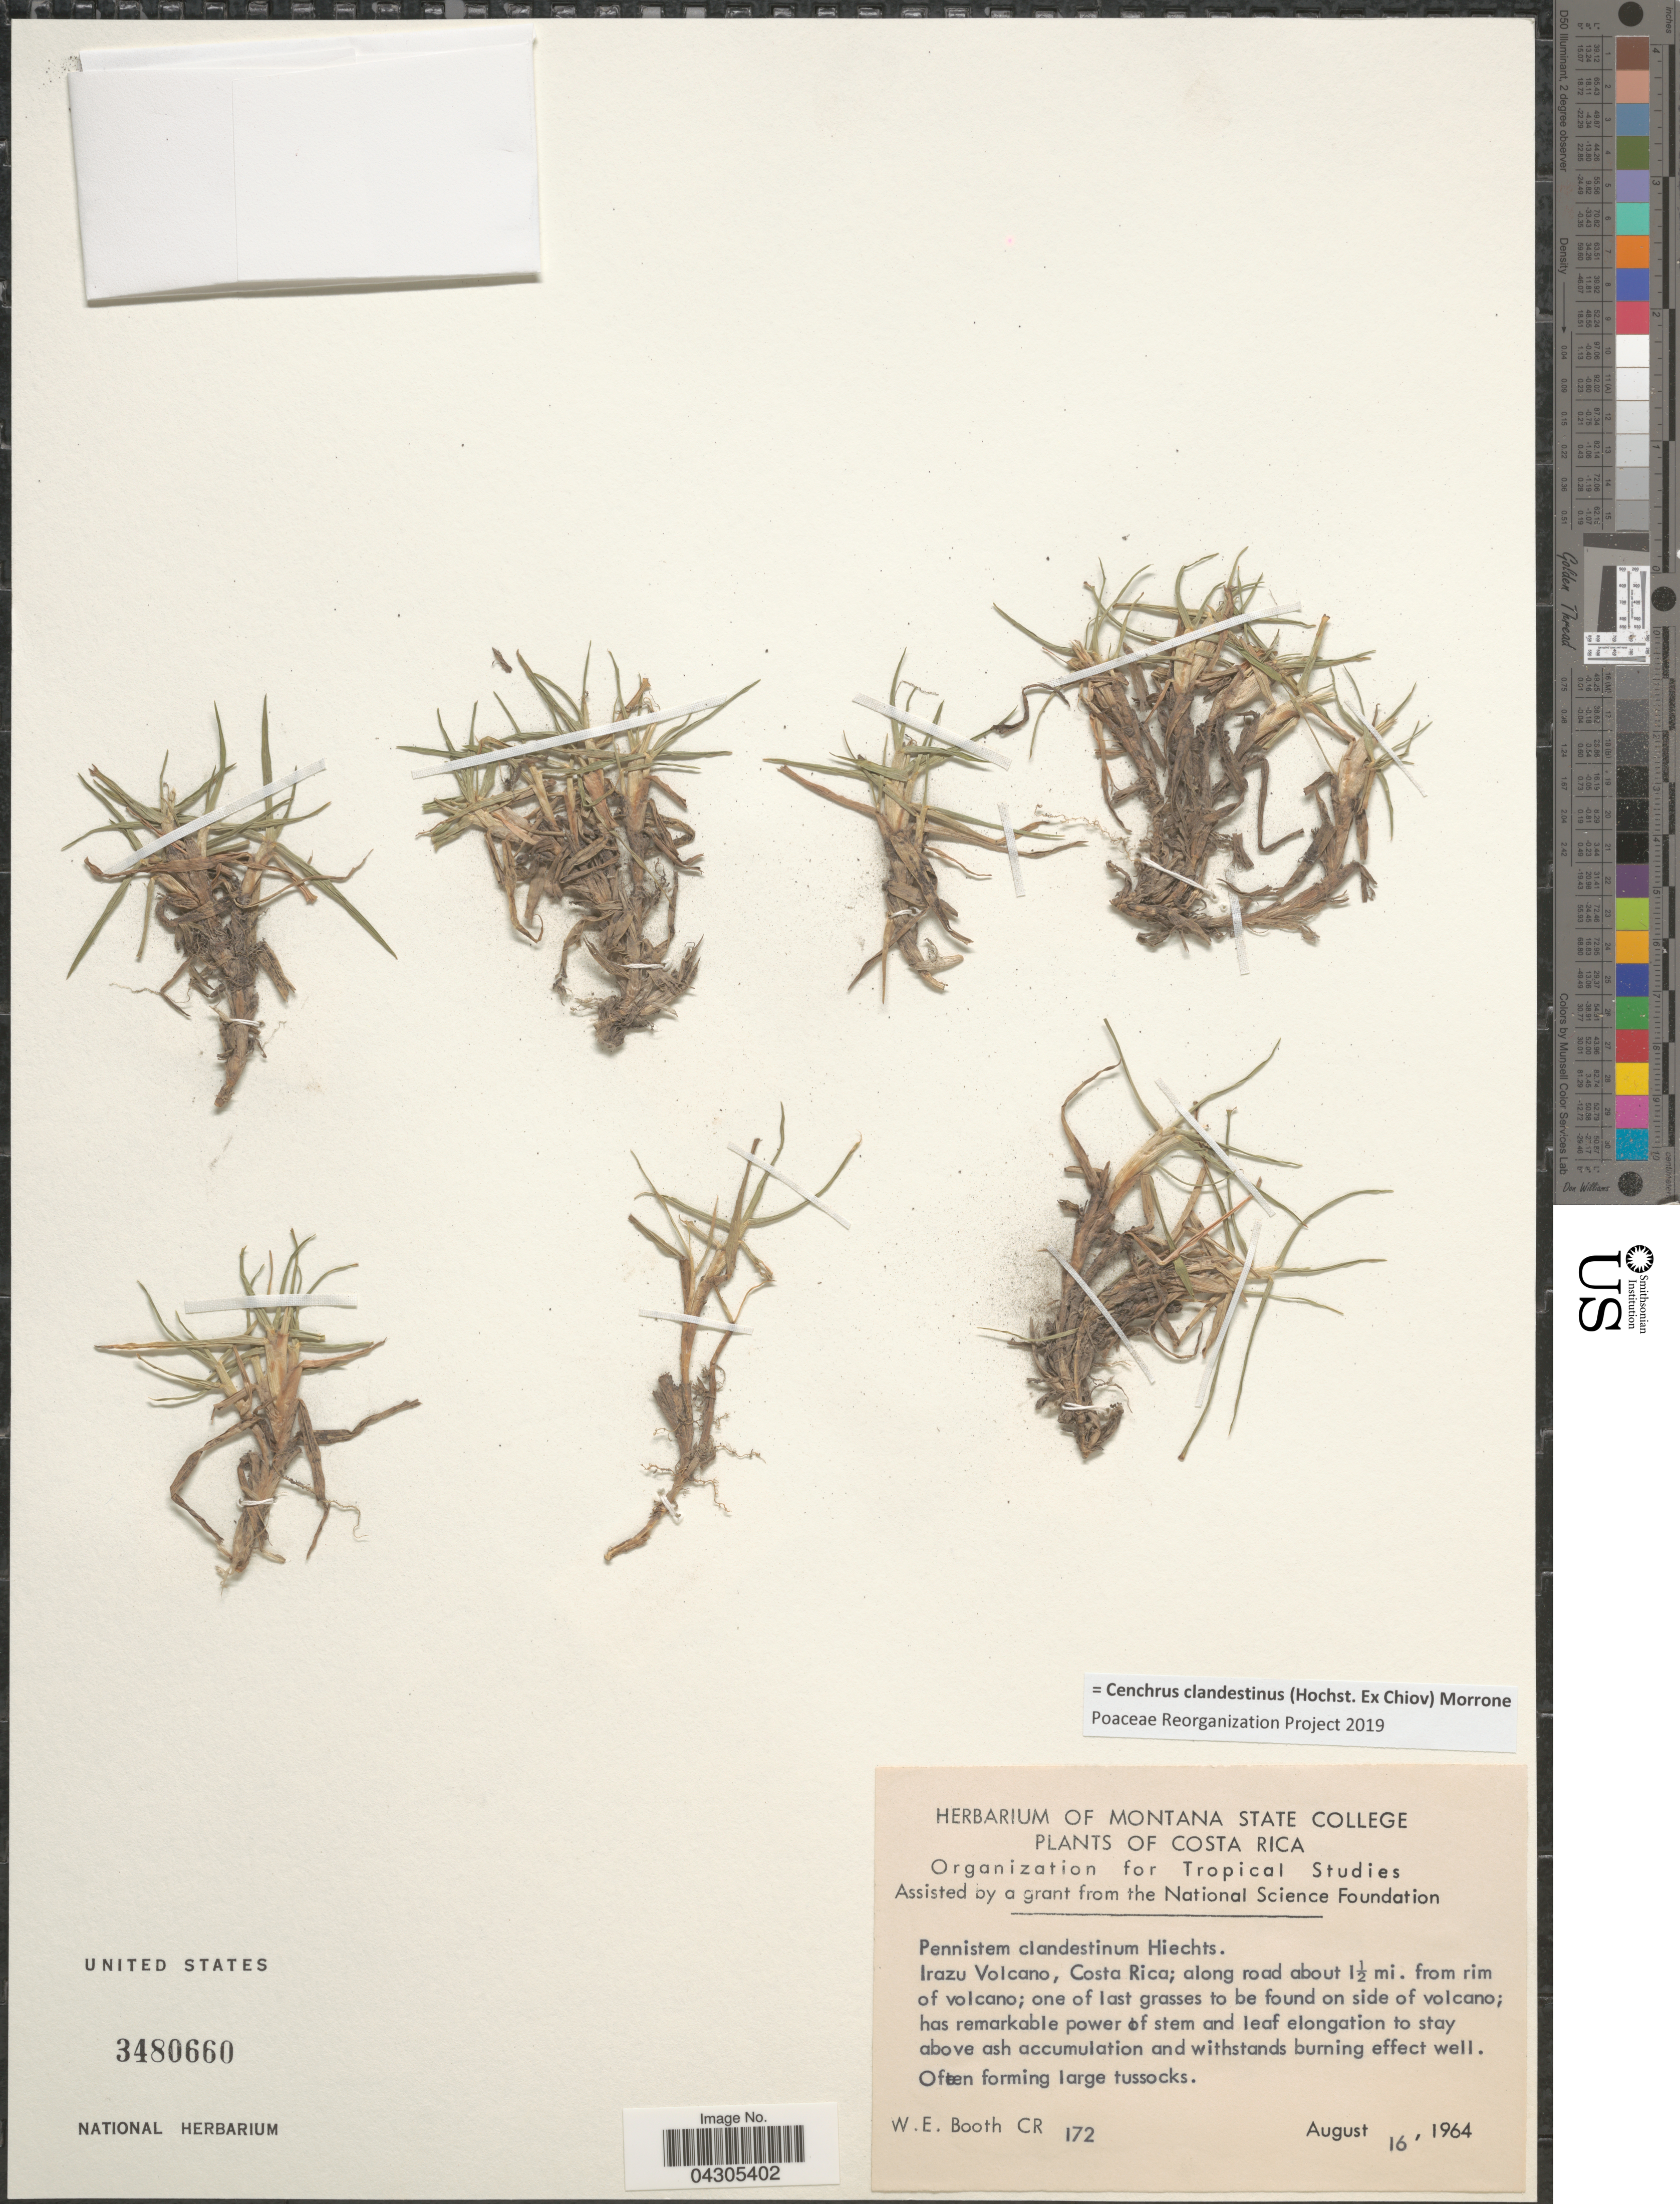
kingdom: Plantae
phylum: Tracheophyta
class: Liliopsida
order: Poales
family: Poaceae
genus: Cenchrus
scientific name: Cenchrus clandestinus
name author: (Hochst. & Chiov.) Morrone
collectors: W. Booth & W. Booth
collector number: CR172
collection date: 1964-08-16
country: Costa Rica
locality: Irazu Volcano; along road about 1½ mi. from rim of volcano.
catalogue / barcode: US 3480660